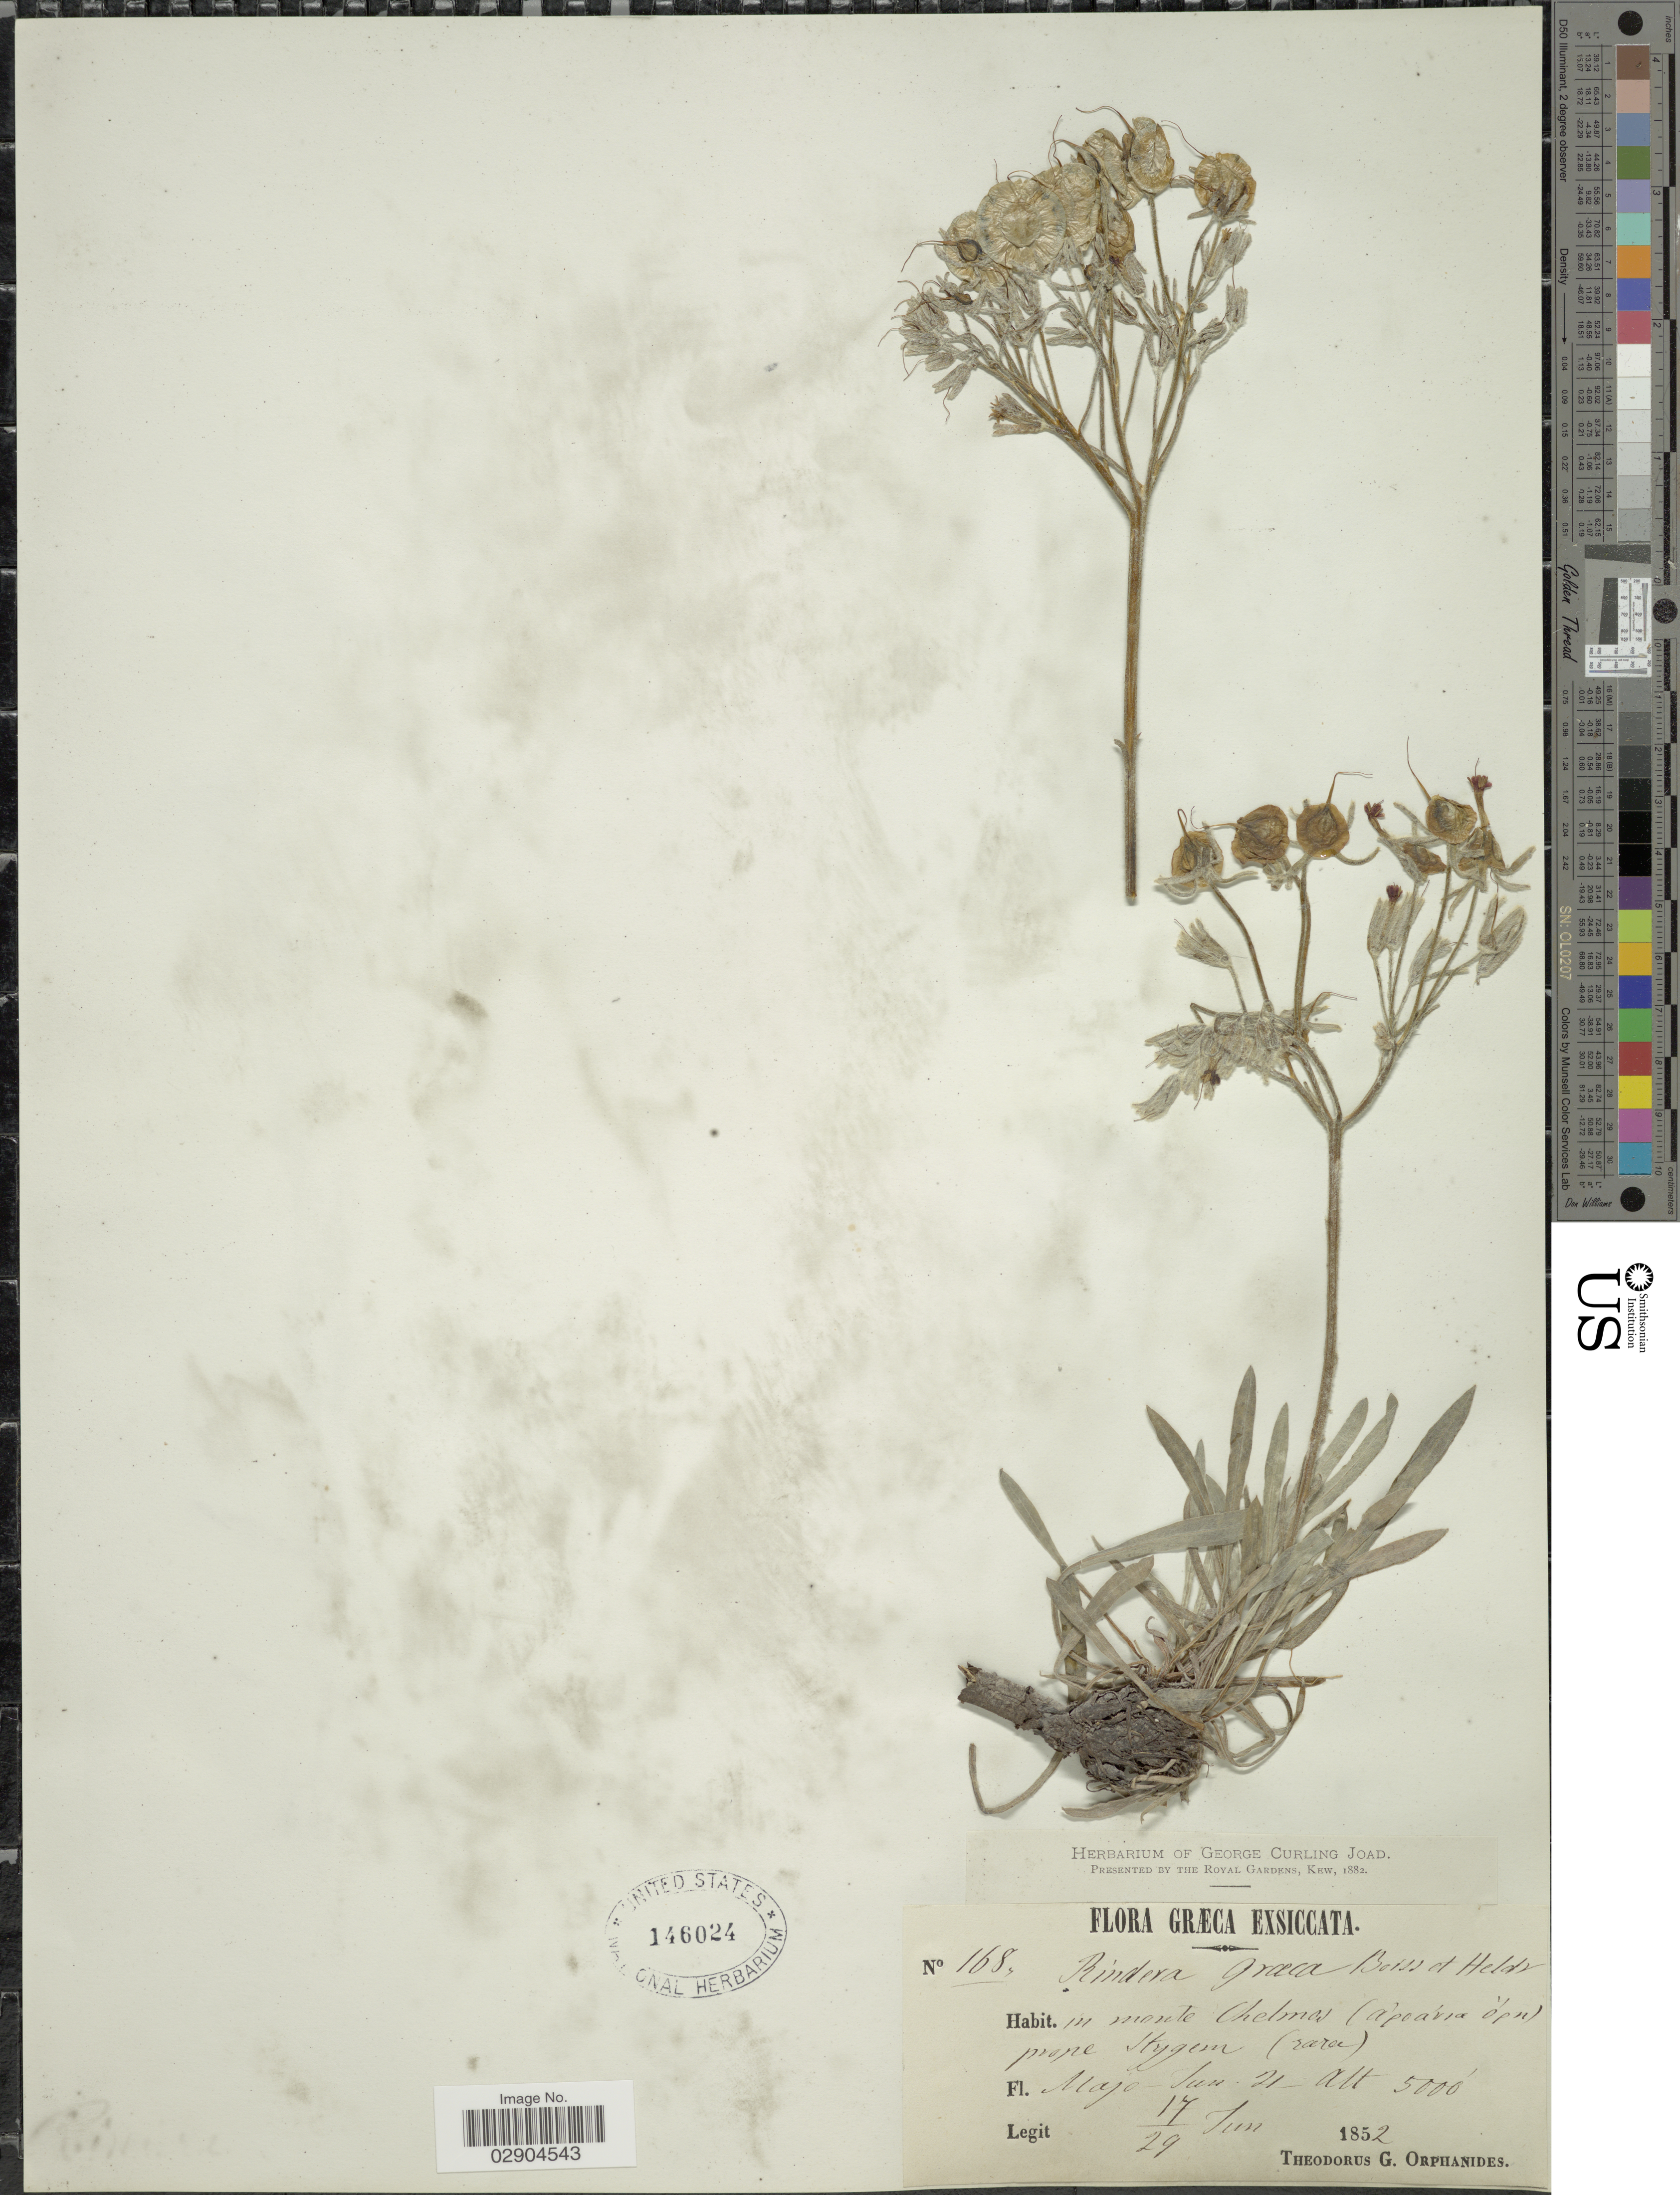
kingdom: Plantae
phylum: Tracheophyta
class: Magnoliopsida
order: Boraginales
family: Boraginaceae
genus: Rindera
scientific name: Rindera graeca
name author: Boiss. & Heldr.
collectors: T. G. Orphanides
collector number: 168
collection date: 1852-06-17/1852-06-29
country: Greece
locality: In monte Chelmos (Αροανια ορη) prope Stygem (rara).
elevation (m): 1524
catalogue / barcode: US 146024